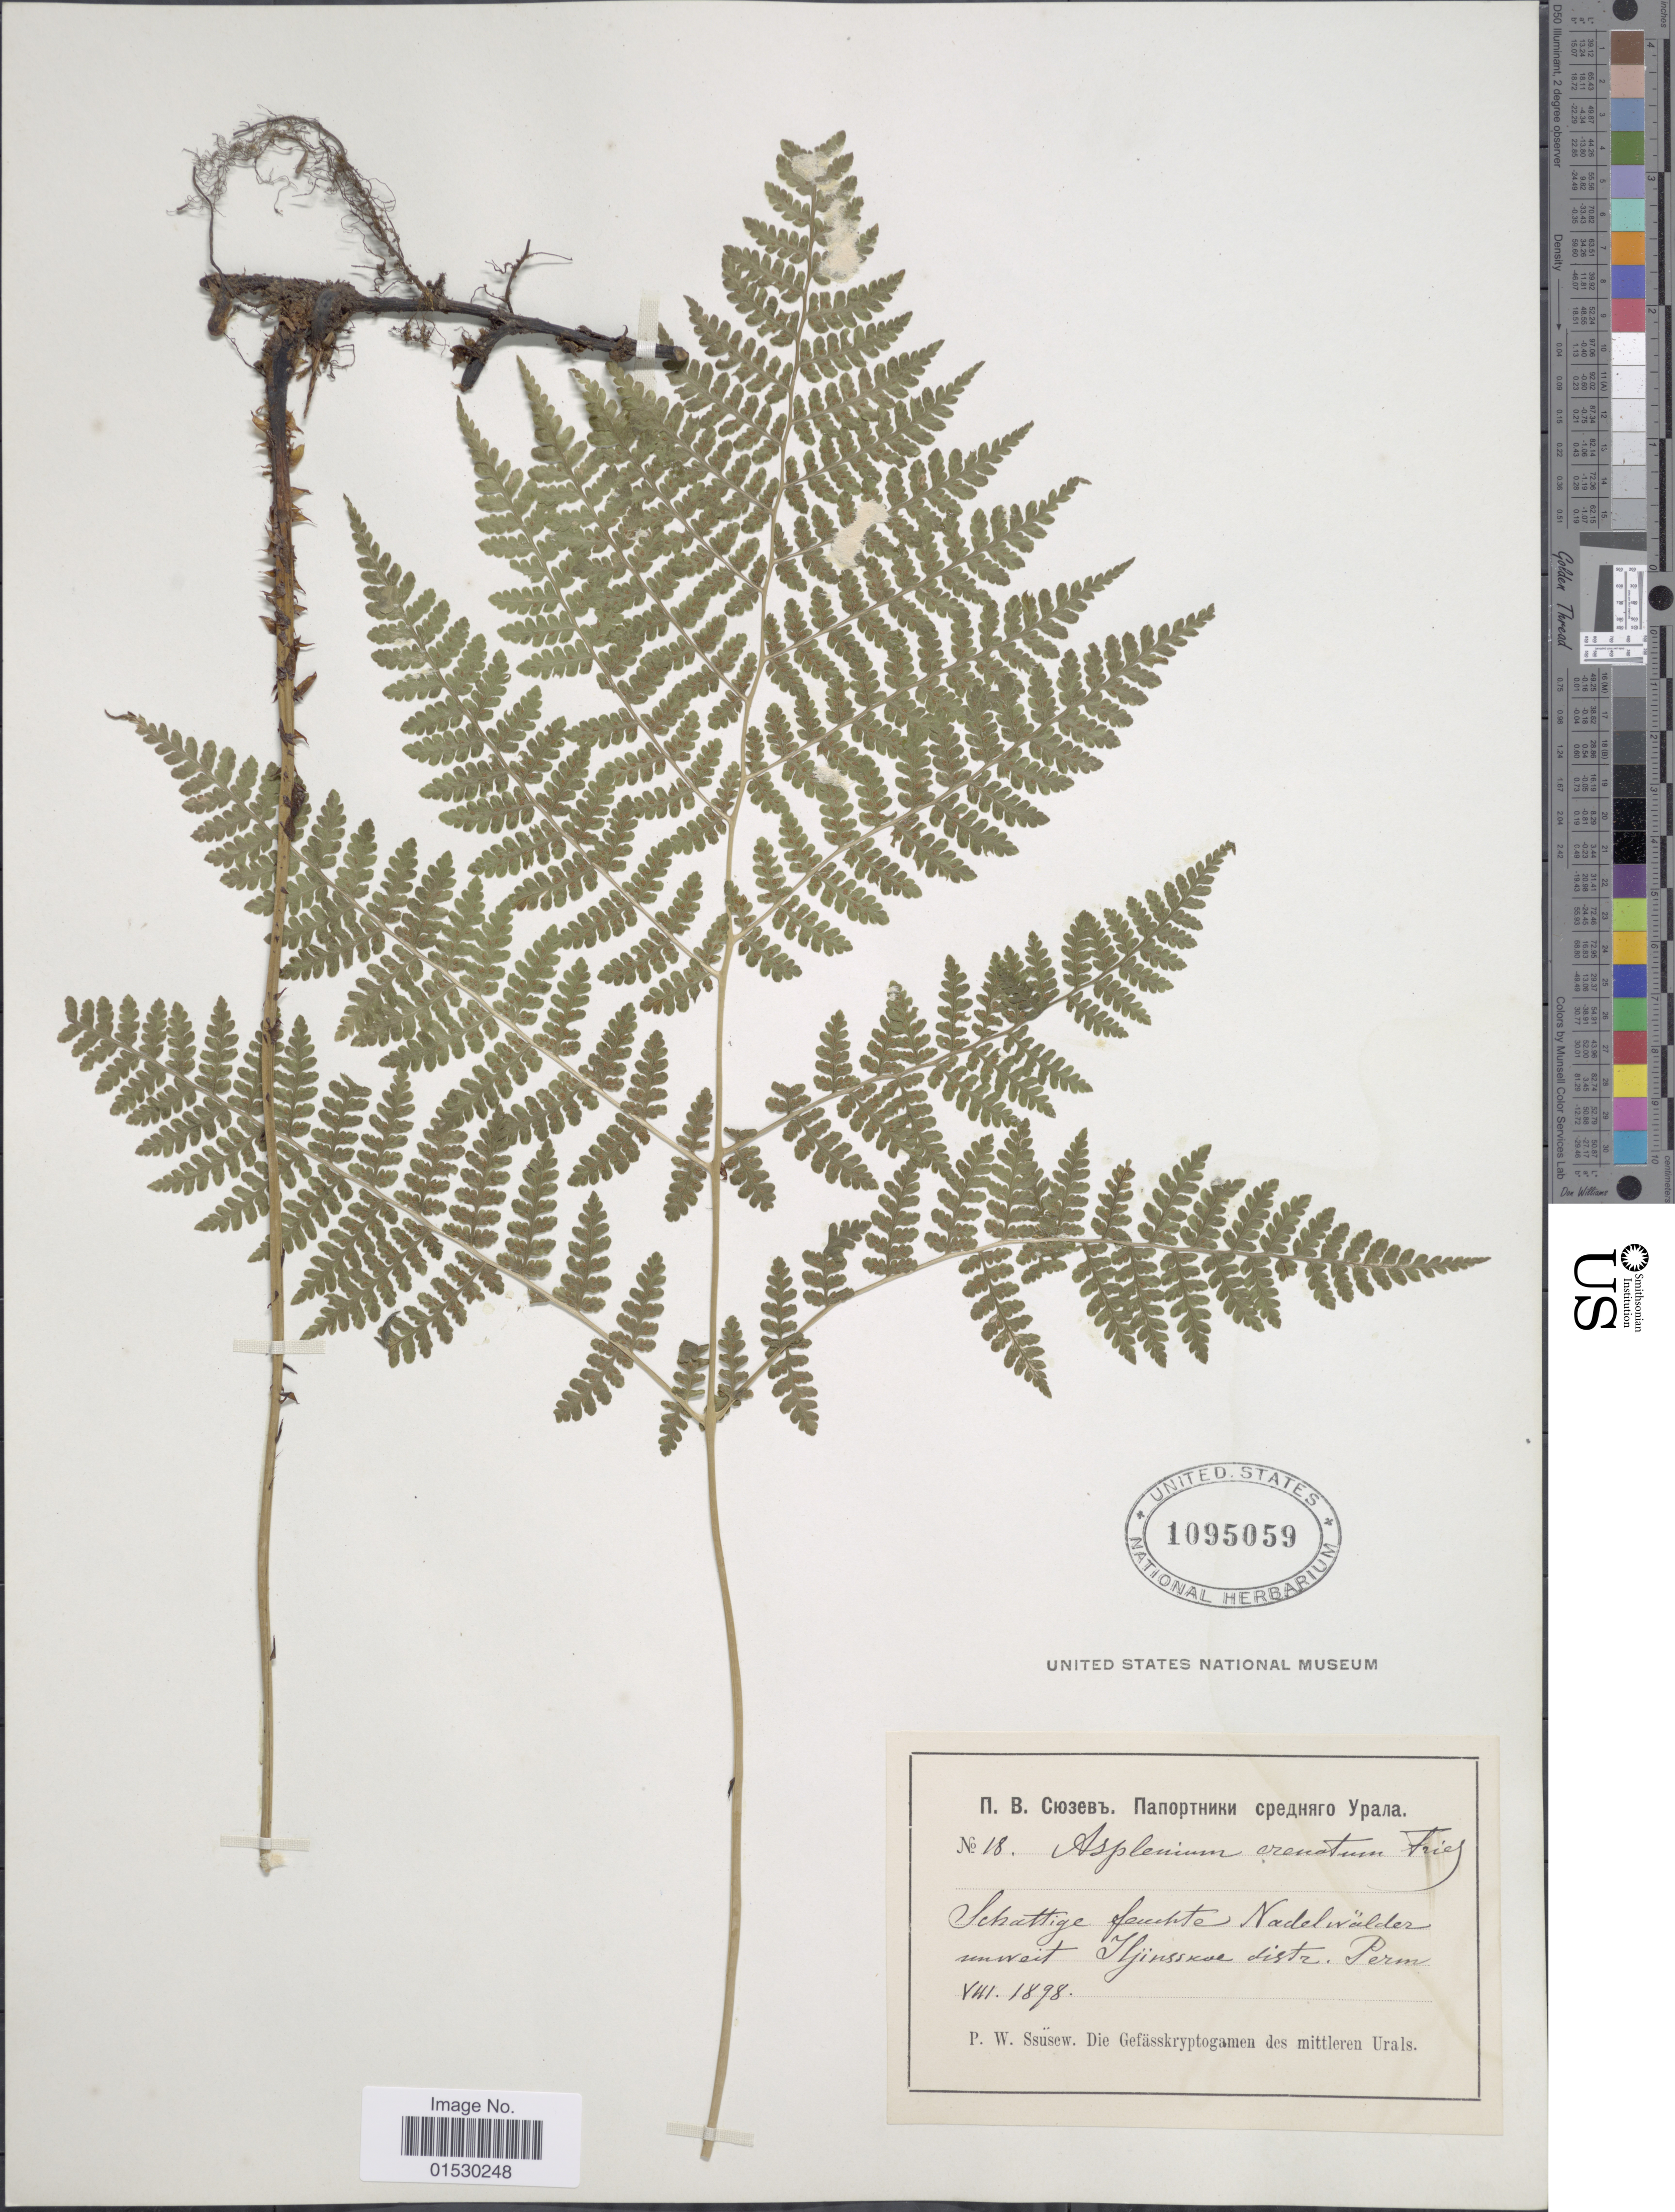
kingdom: Plantae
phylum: Tracheophyta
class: Polypodiopsida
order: Polypodiales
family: Athyriaceae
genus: Athyrium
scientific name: Athyrium distentifolilum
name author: Tausch ex Opiz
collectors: P. Sjusew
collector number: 18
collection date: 1898-08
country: Russian Federation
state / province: Perm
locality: Schattige feuchte Nadelwälder sumweit Ilinskiy District.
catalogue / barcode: US 1095059